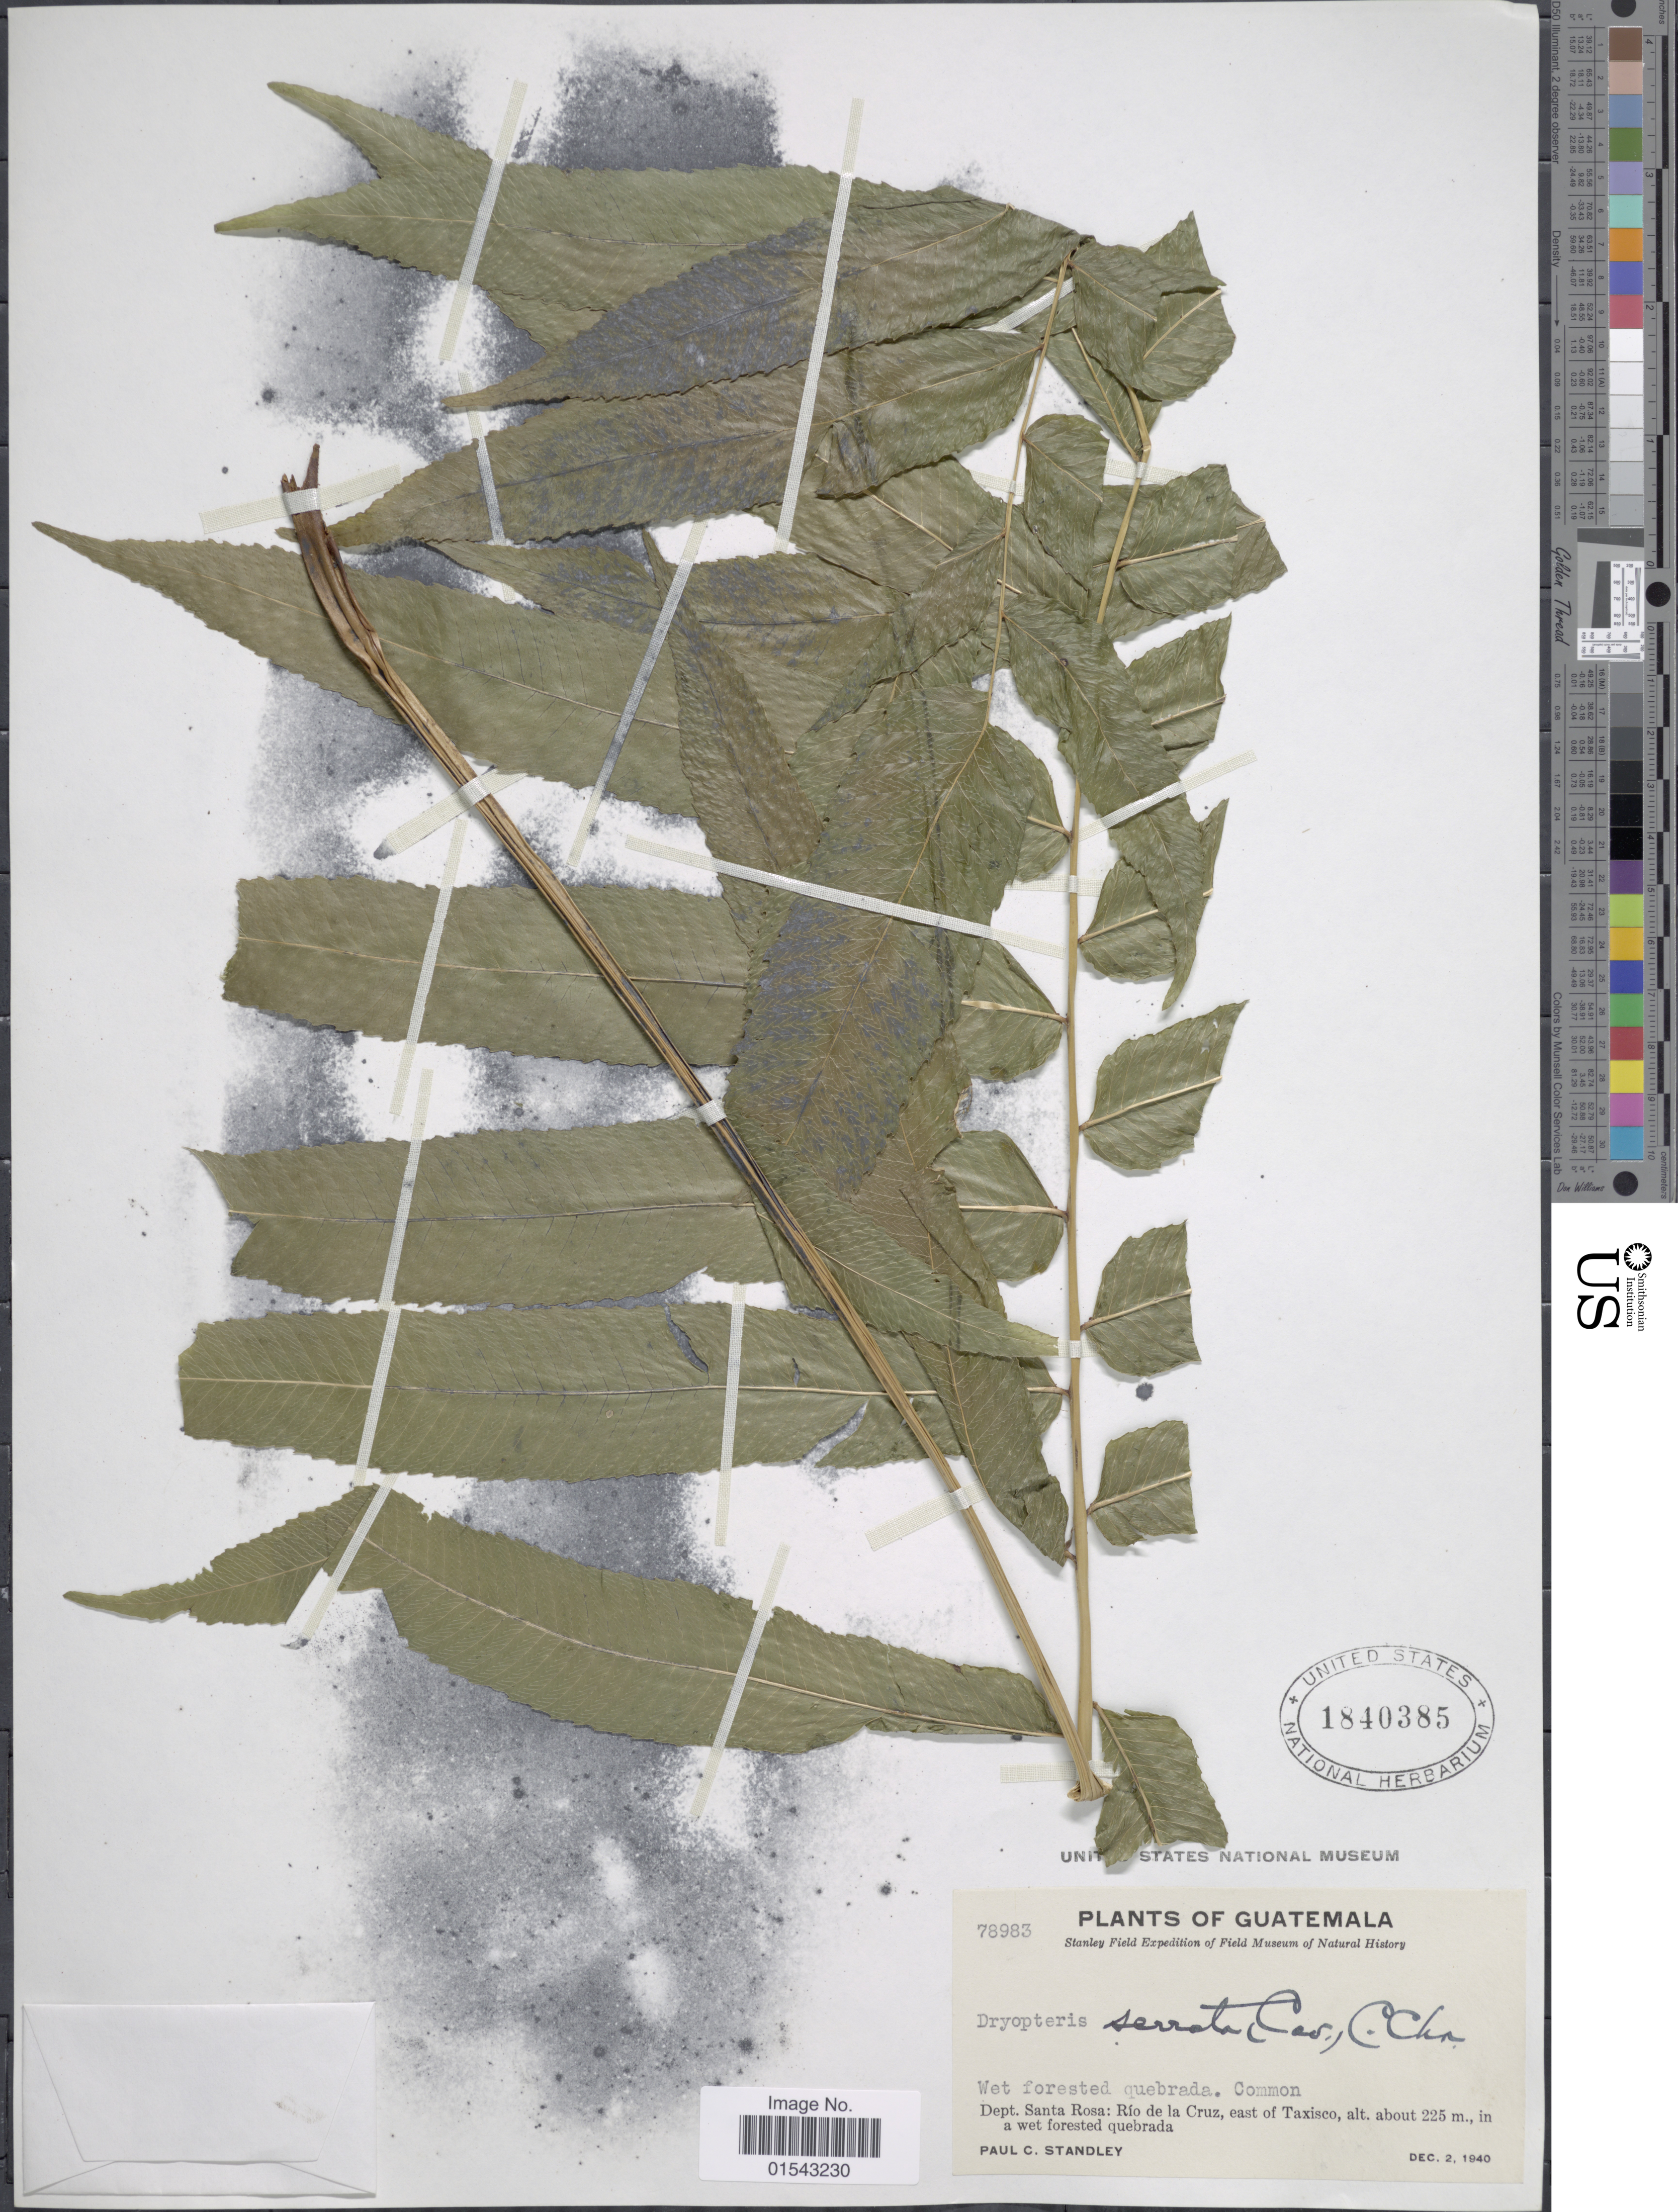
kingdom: Plantae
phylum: Tracheophyta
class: Polypodiopsida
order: Polypodiales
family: Thelypteridaceae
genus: Meniscium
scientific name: Meniscium serratum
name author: Cav.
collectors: P. C. Standley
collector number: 78983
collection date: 1940-12-02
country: Guatemala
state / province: Santa Rosa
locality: Dept. Santa Rosa: rio de la Cruz, east of Taxisco, Guatemala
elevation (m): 225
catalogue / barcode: US 1840385